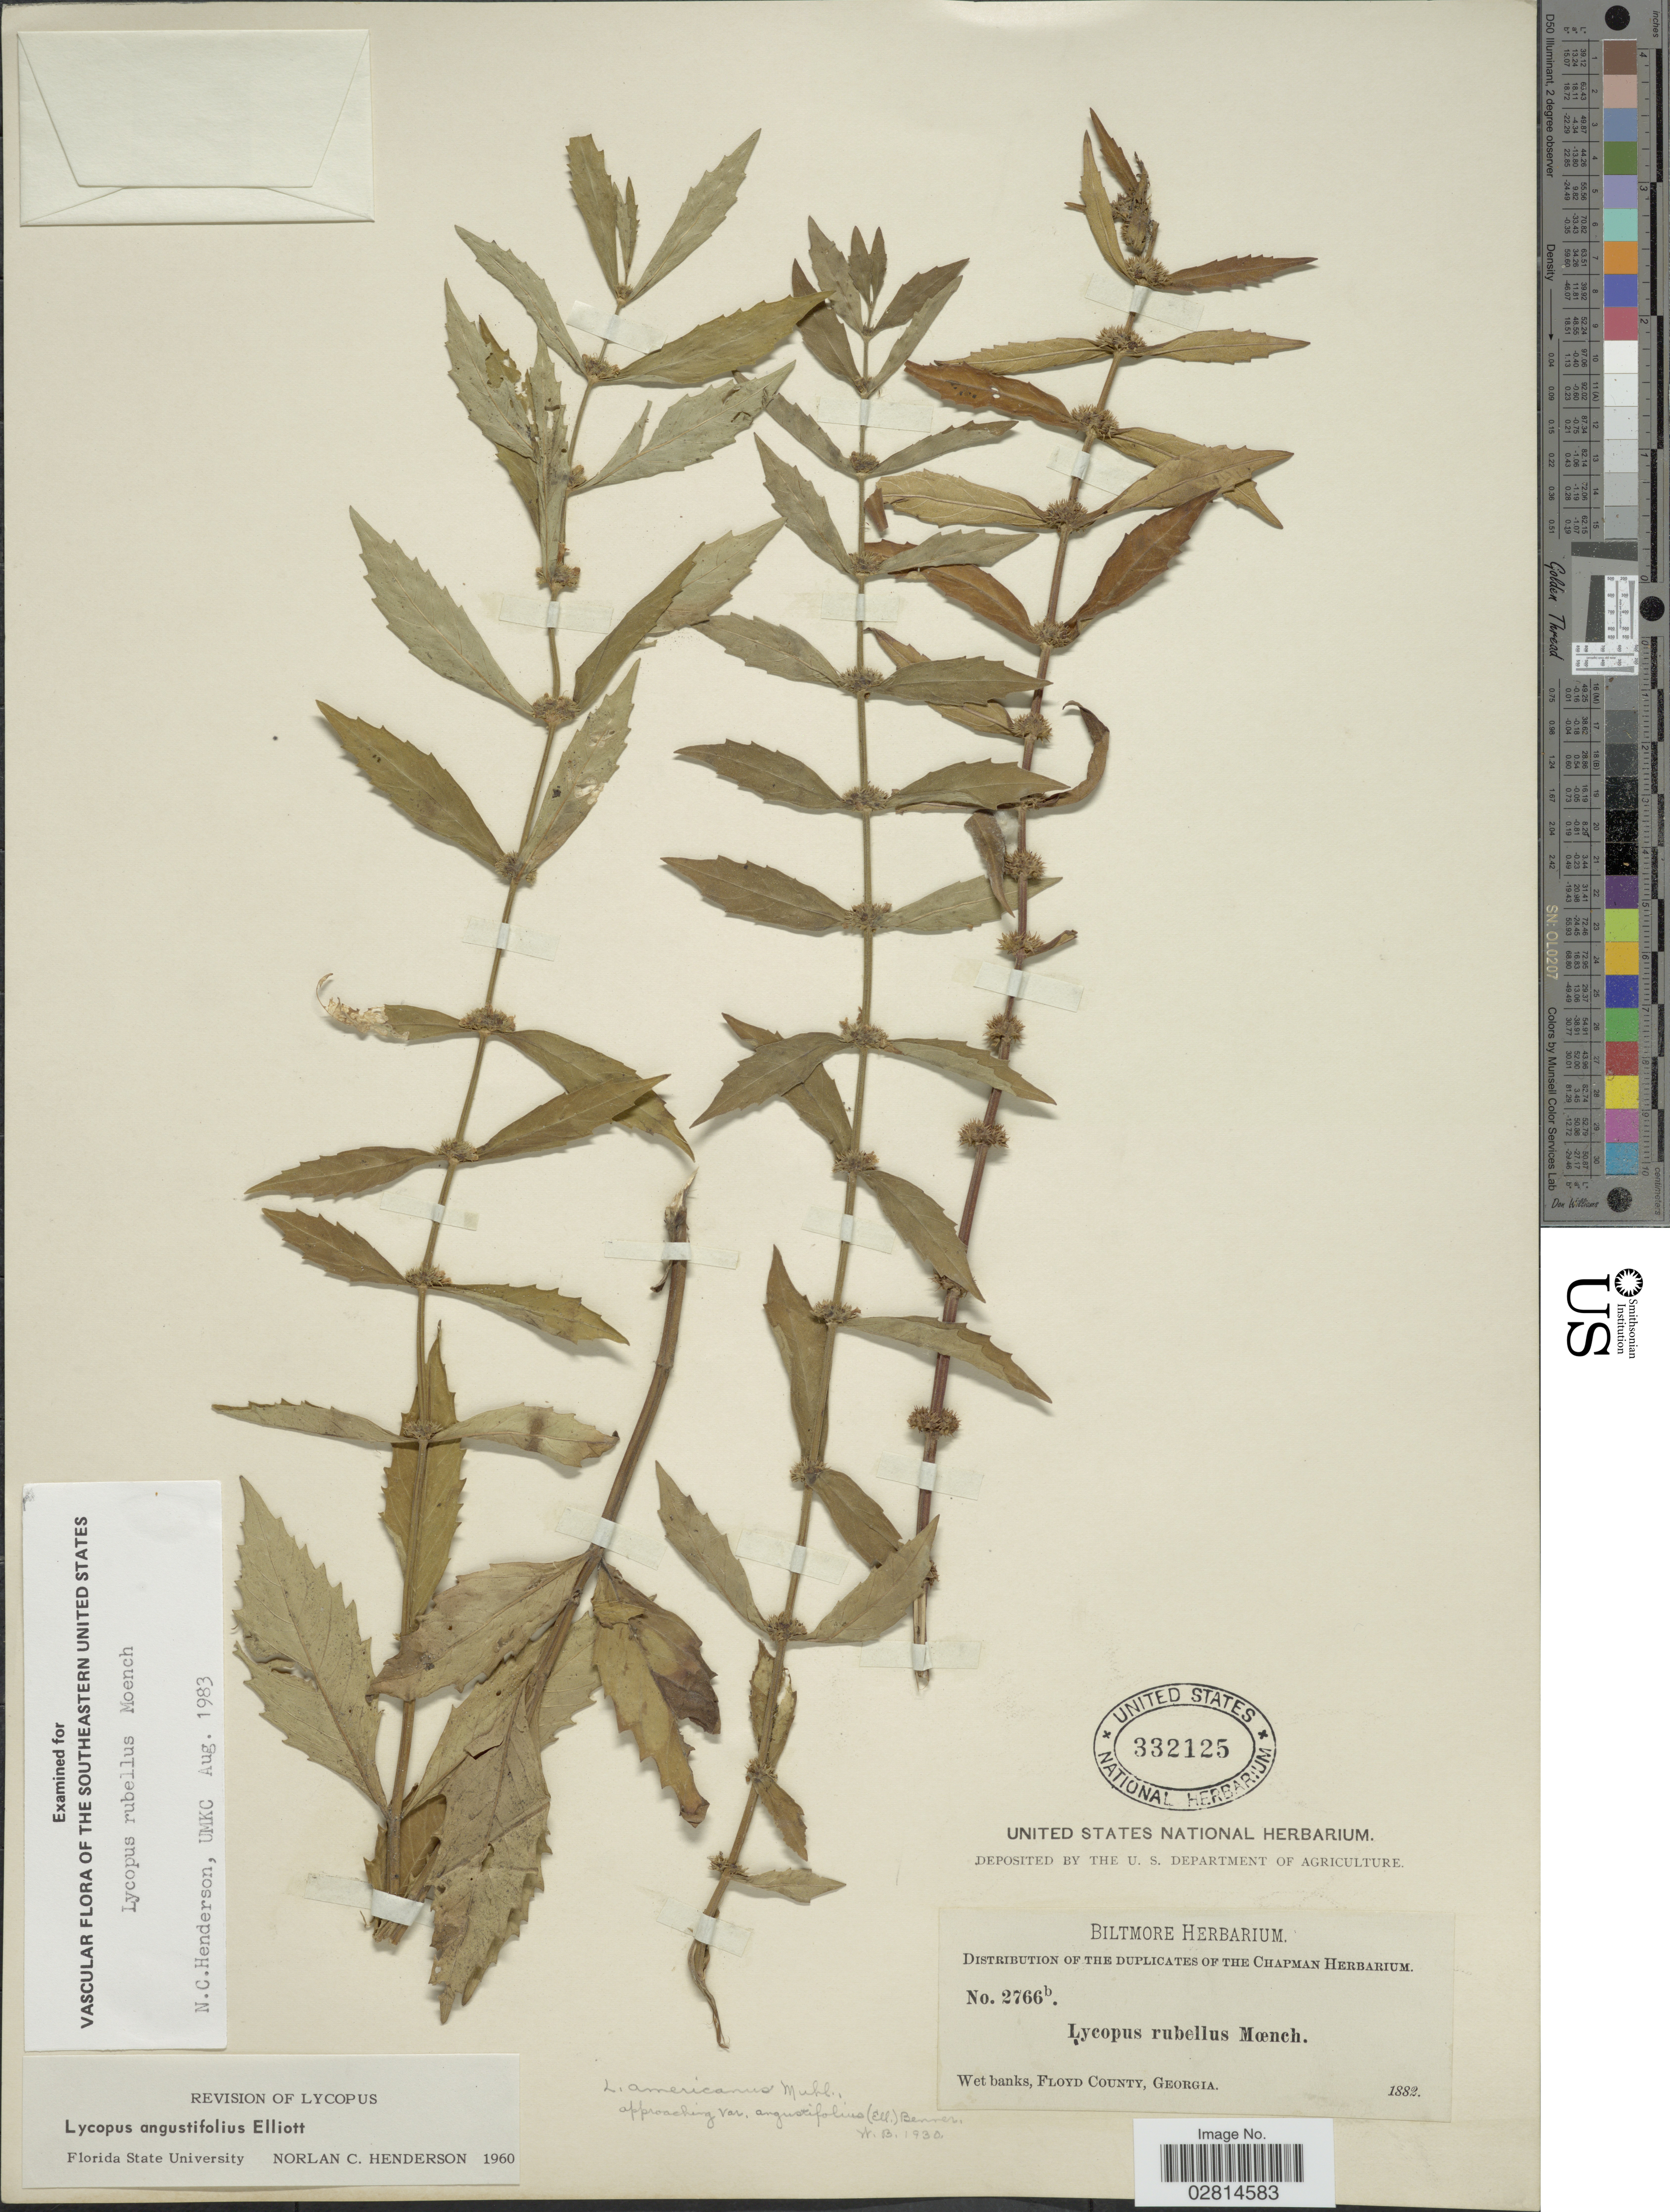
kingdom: Plantae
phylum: Tracheophyta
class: Magnoliopsida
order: Lamiales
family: Lamiaceae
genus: Lycopus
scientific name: Lycopus angustifolius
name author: Elliott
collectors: ex herb. Biltmore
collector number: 2766b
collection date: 1882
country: United States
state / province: Georgia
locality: Floyd County.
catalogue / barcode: US 332125